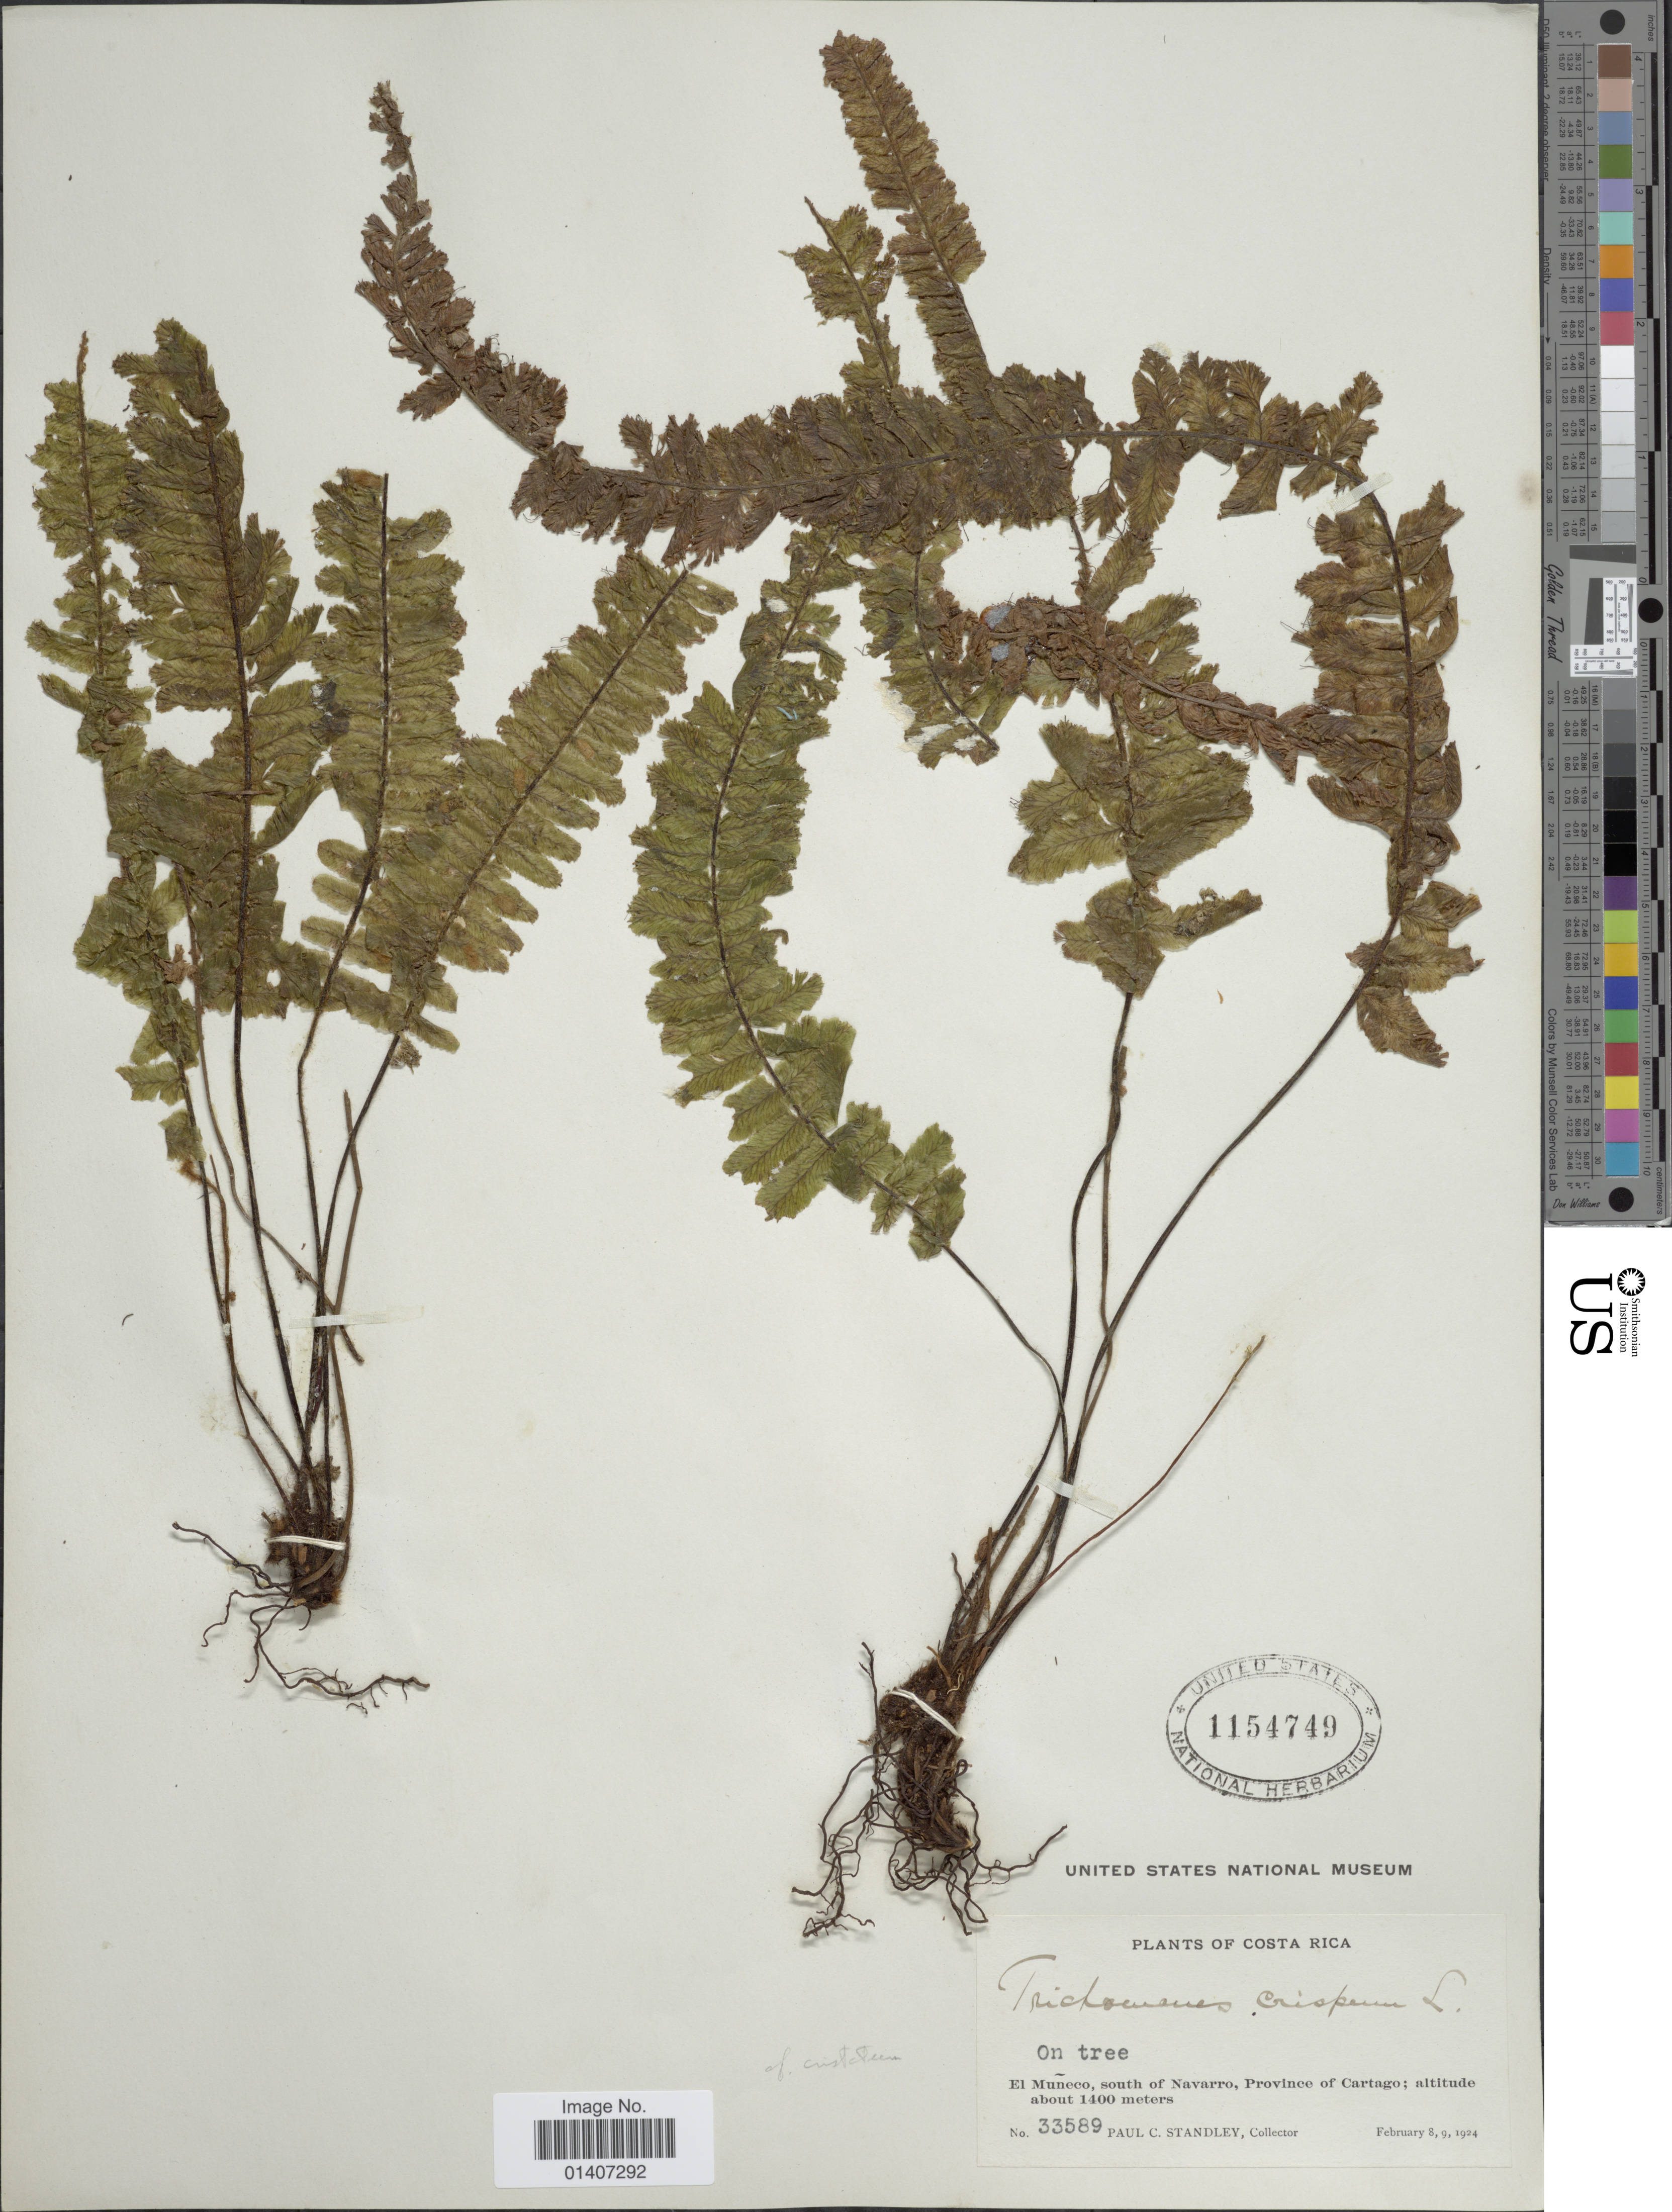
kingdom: Plantae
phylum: Tracheophyta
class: Polypodiopsida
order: Hymenophyllales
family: Hymenophyllaceae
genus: Trichomanes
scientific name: Trichomanes crispum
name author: L.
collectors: P. C. Standley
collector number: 33589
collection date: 1924-02-08/1924-02-09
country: Costa Rica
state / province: Cartago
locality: El Muneco, south of Navarro, province of Cartago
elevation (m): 1400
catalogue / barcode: US 1154749